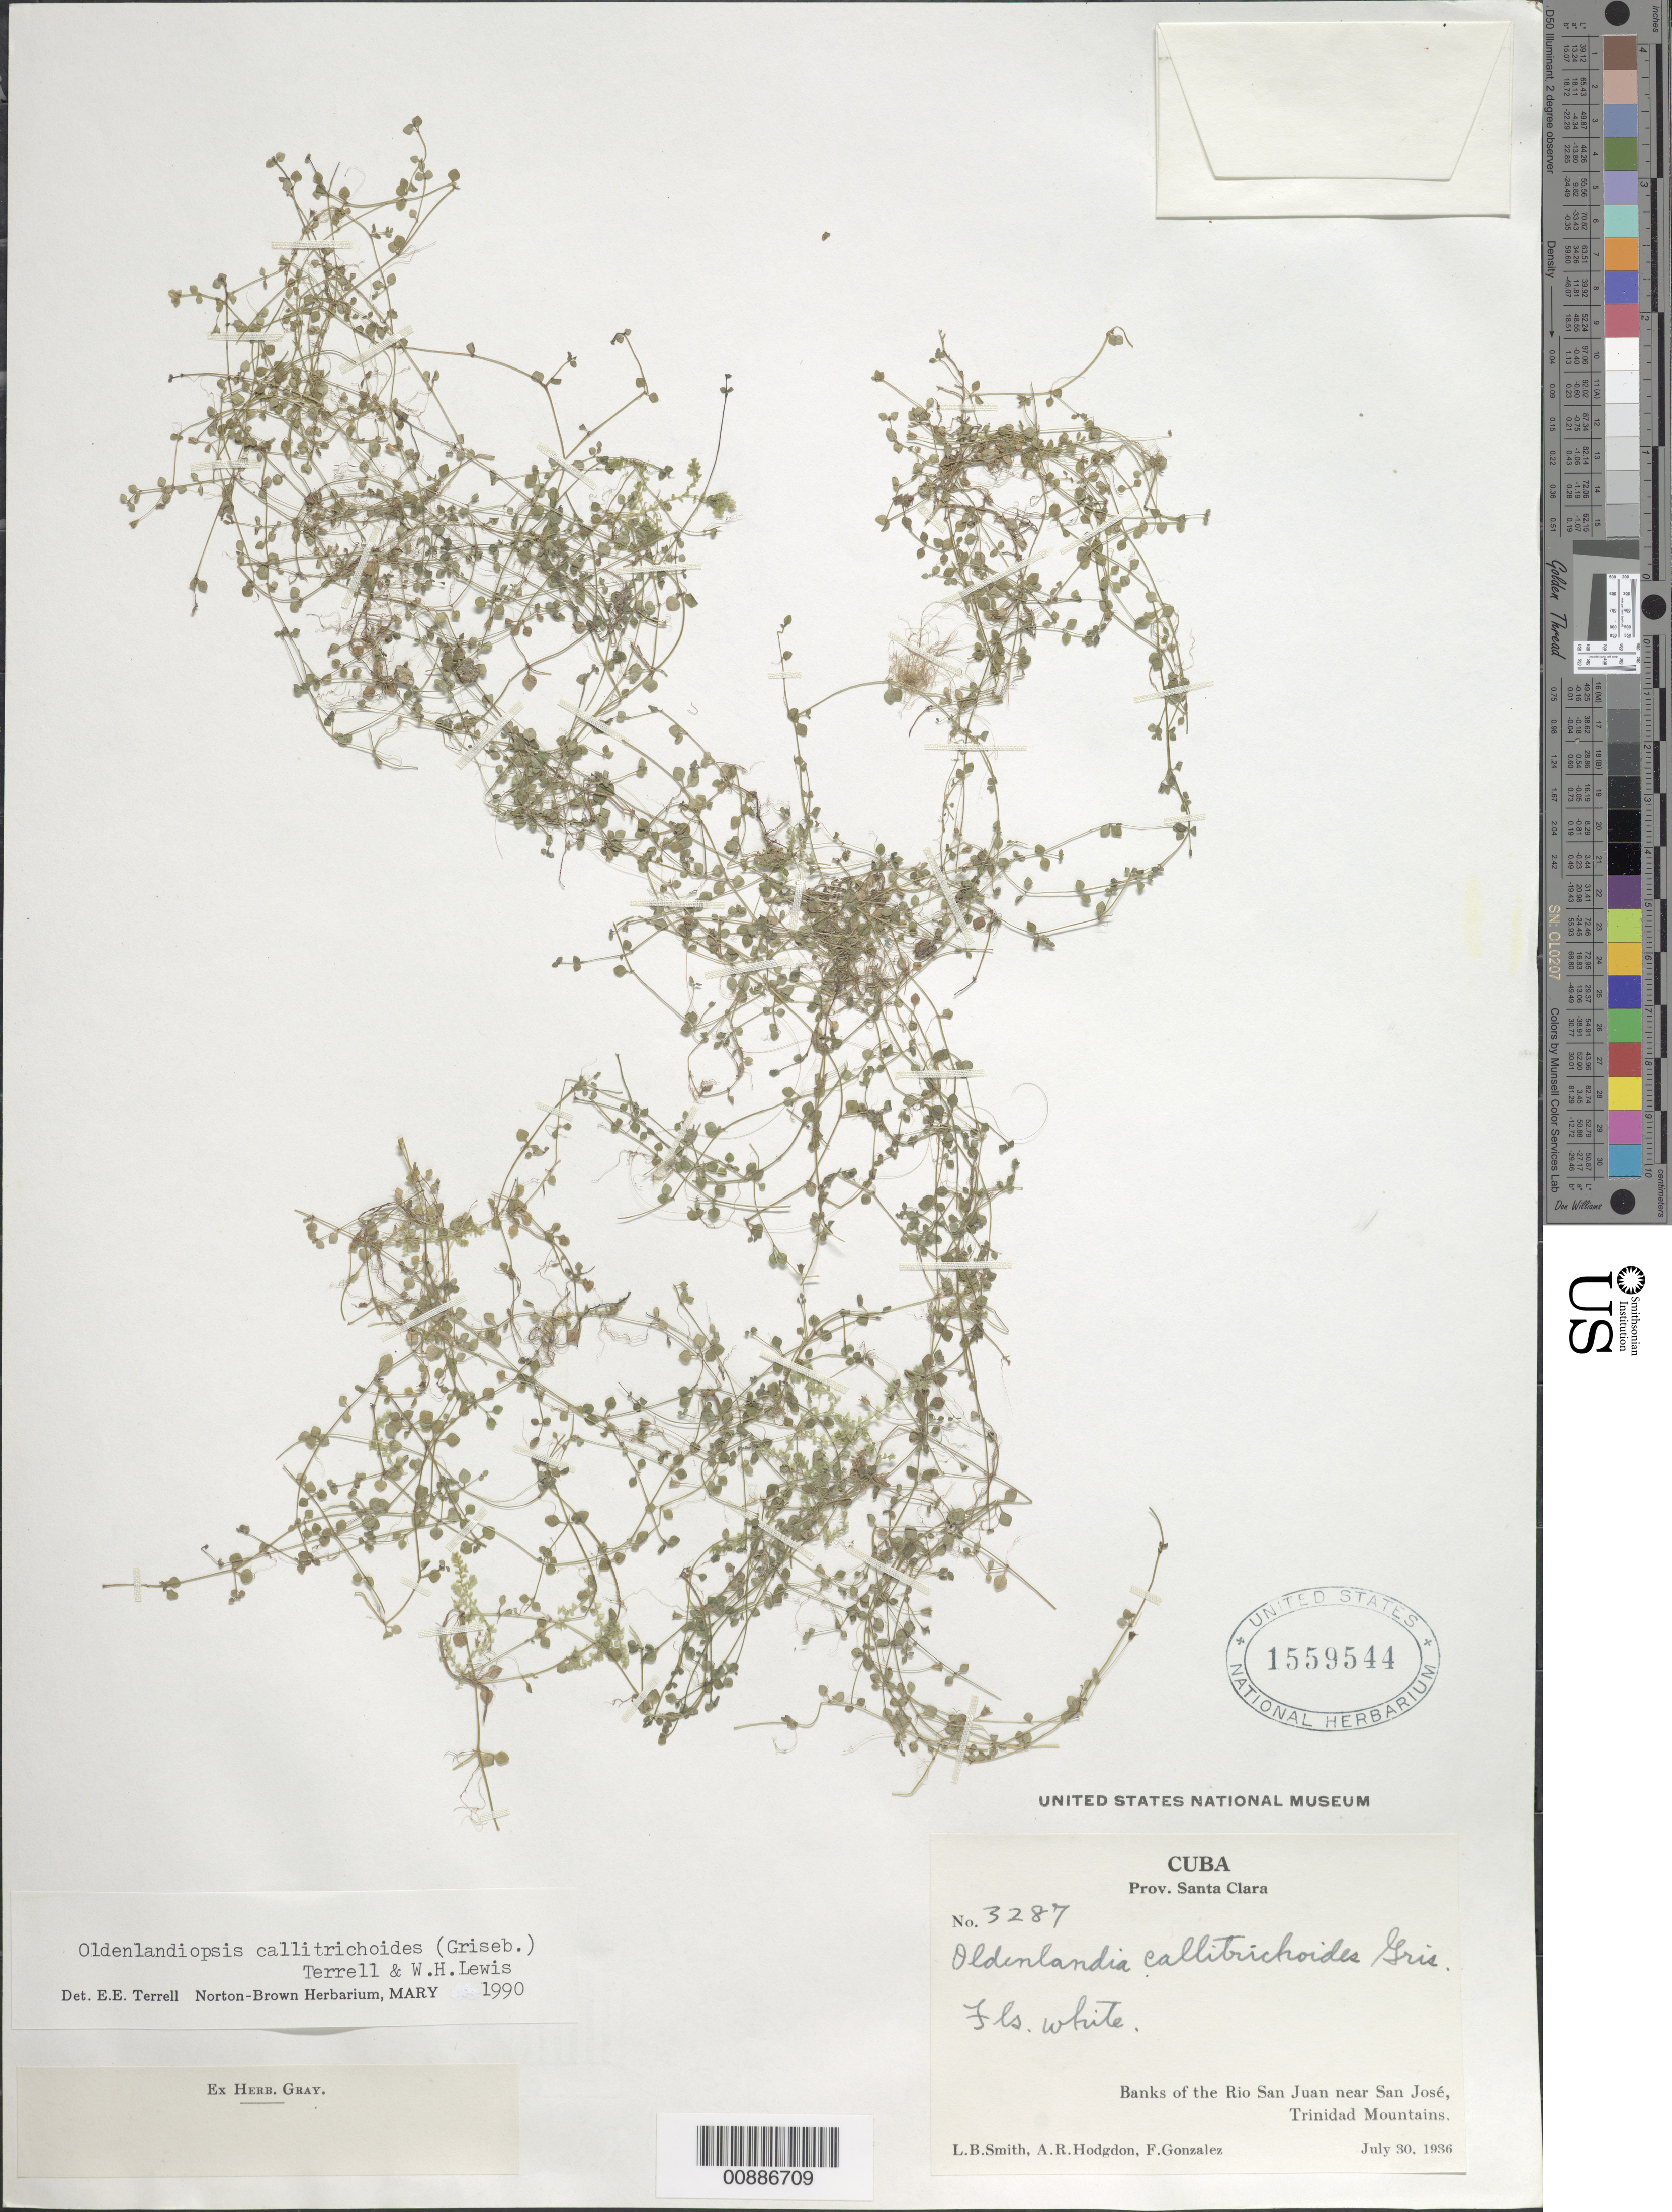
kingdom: Plantae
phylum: Tracheophyta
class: Magnoliopsida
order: Gentianales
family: Rubiaceae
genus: Oldenlandiopsis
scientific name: Oldenlandiopsis callitrichoides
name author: (Griseb.) Terrell & W.H. Lewis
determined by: Terrell, E. E.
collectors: L. Smith, A. R. Hodgdon & F. Gonzalez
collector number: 3287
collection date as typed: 30 Jul 1936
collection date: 1936-07-30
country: Cuba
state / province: Las Villas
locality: Banks of Rio San Juan, near San José, Trinidad Mountains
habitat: River banks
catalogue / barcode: US 1559544